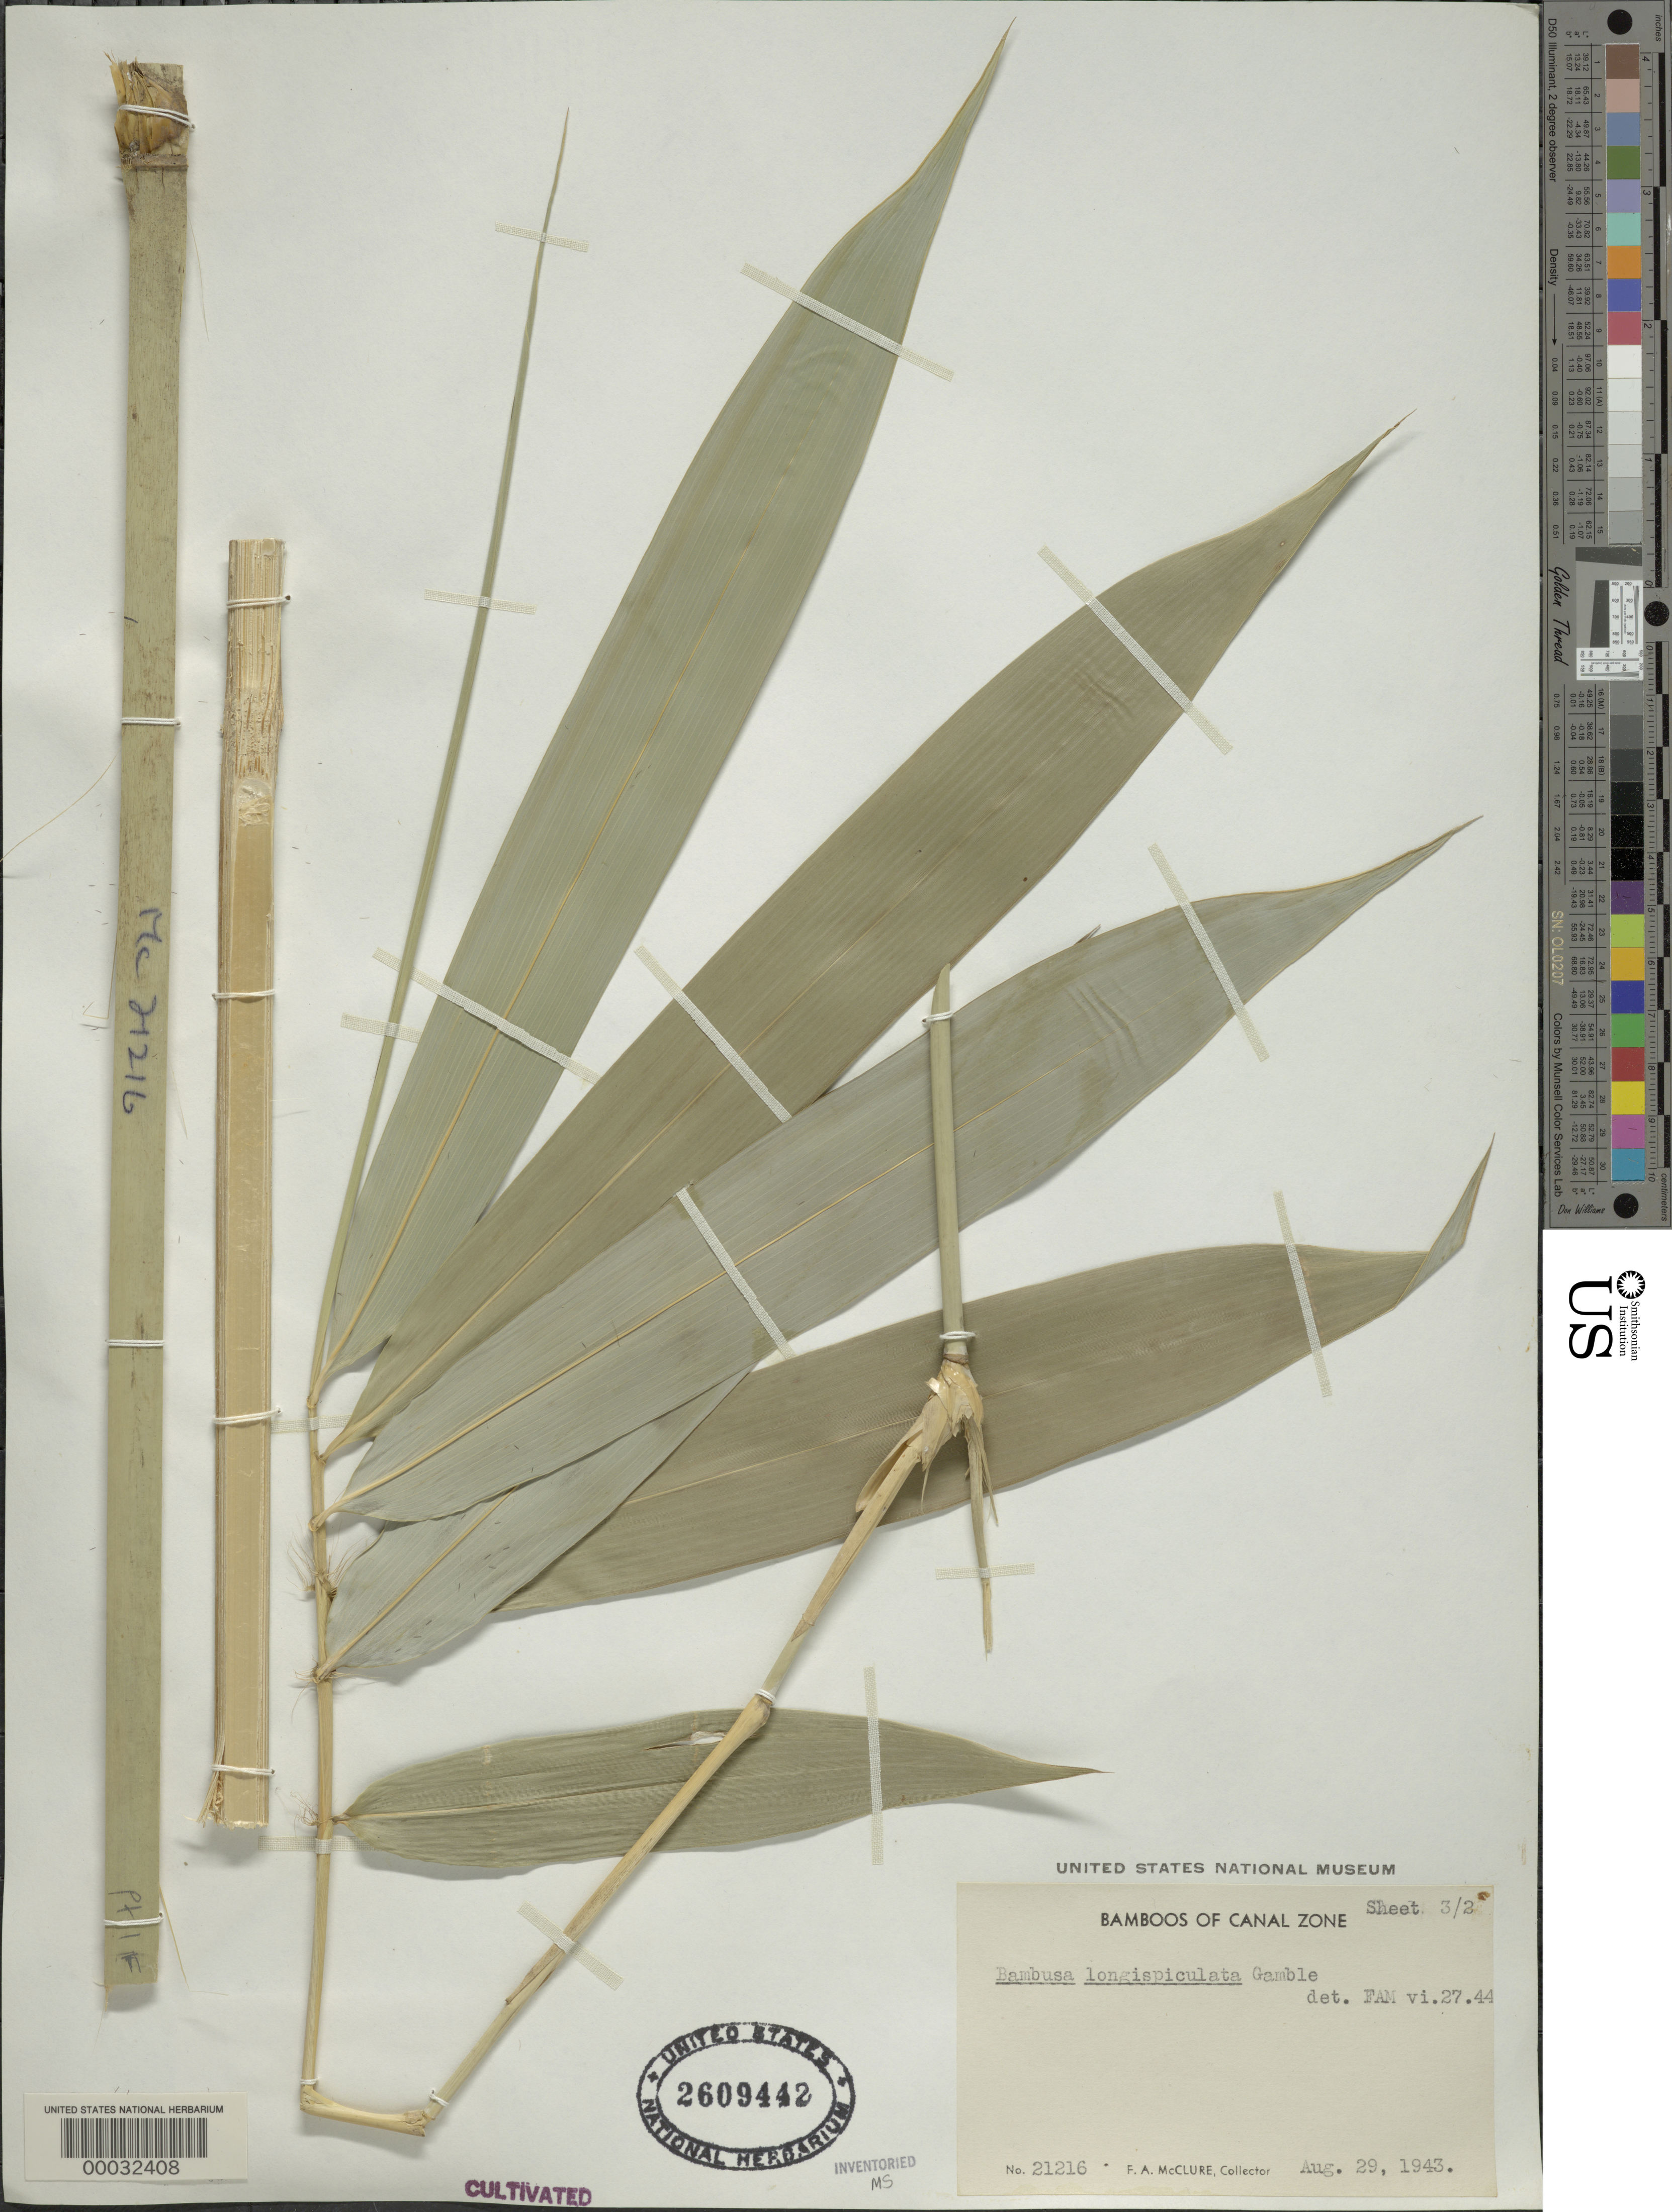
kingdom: Plantae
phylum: Tracheophyta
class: Liliopsida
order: Poales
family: Poaceae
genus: Bambusa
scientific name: Bambusa longispiculata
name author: Gamble ex Brandis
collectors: F. A. McClure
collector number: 21216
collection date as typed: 29 Aug 1943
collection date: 1943-08-29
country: Panama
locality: Esperimental Gardens-summit, Canal Zone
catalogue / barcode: US 2609442